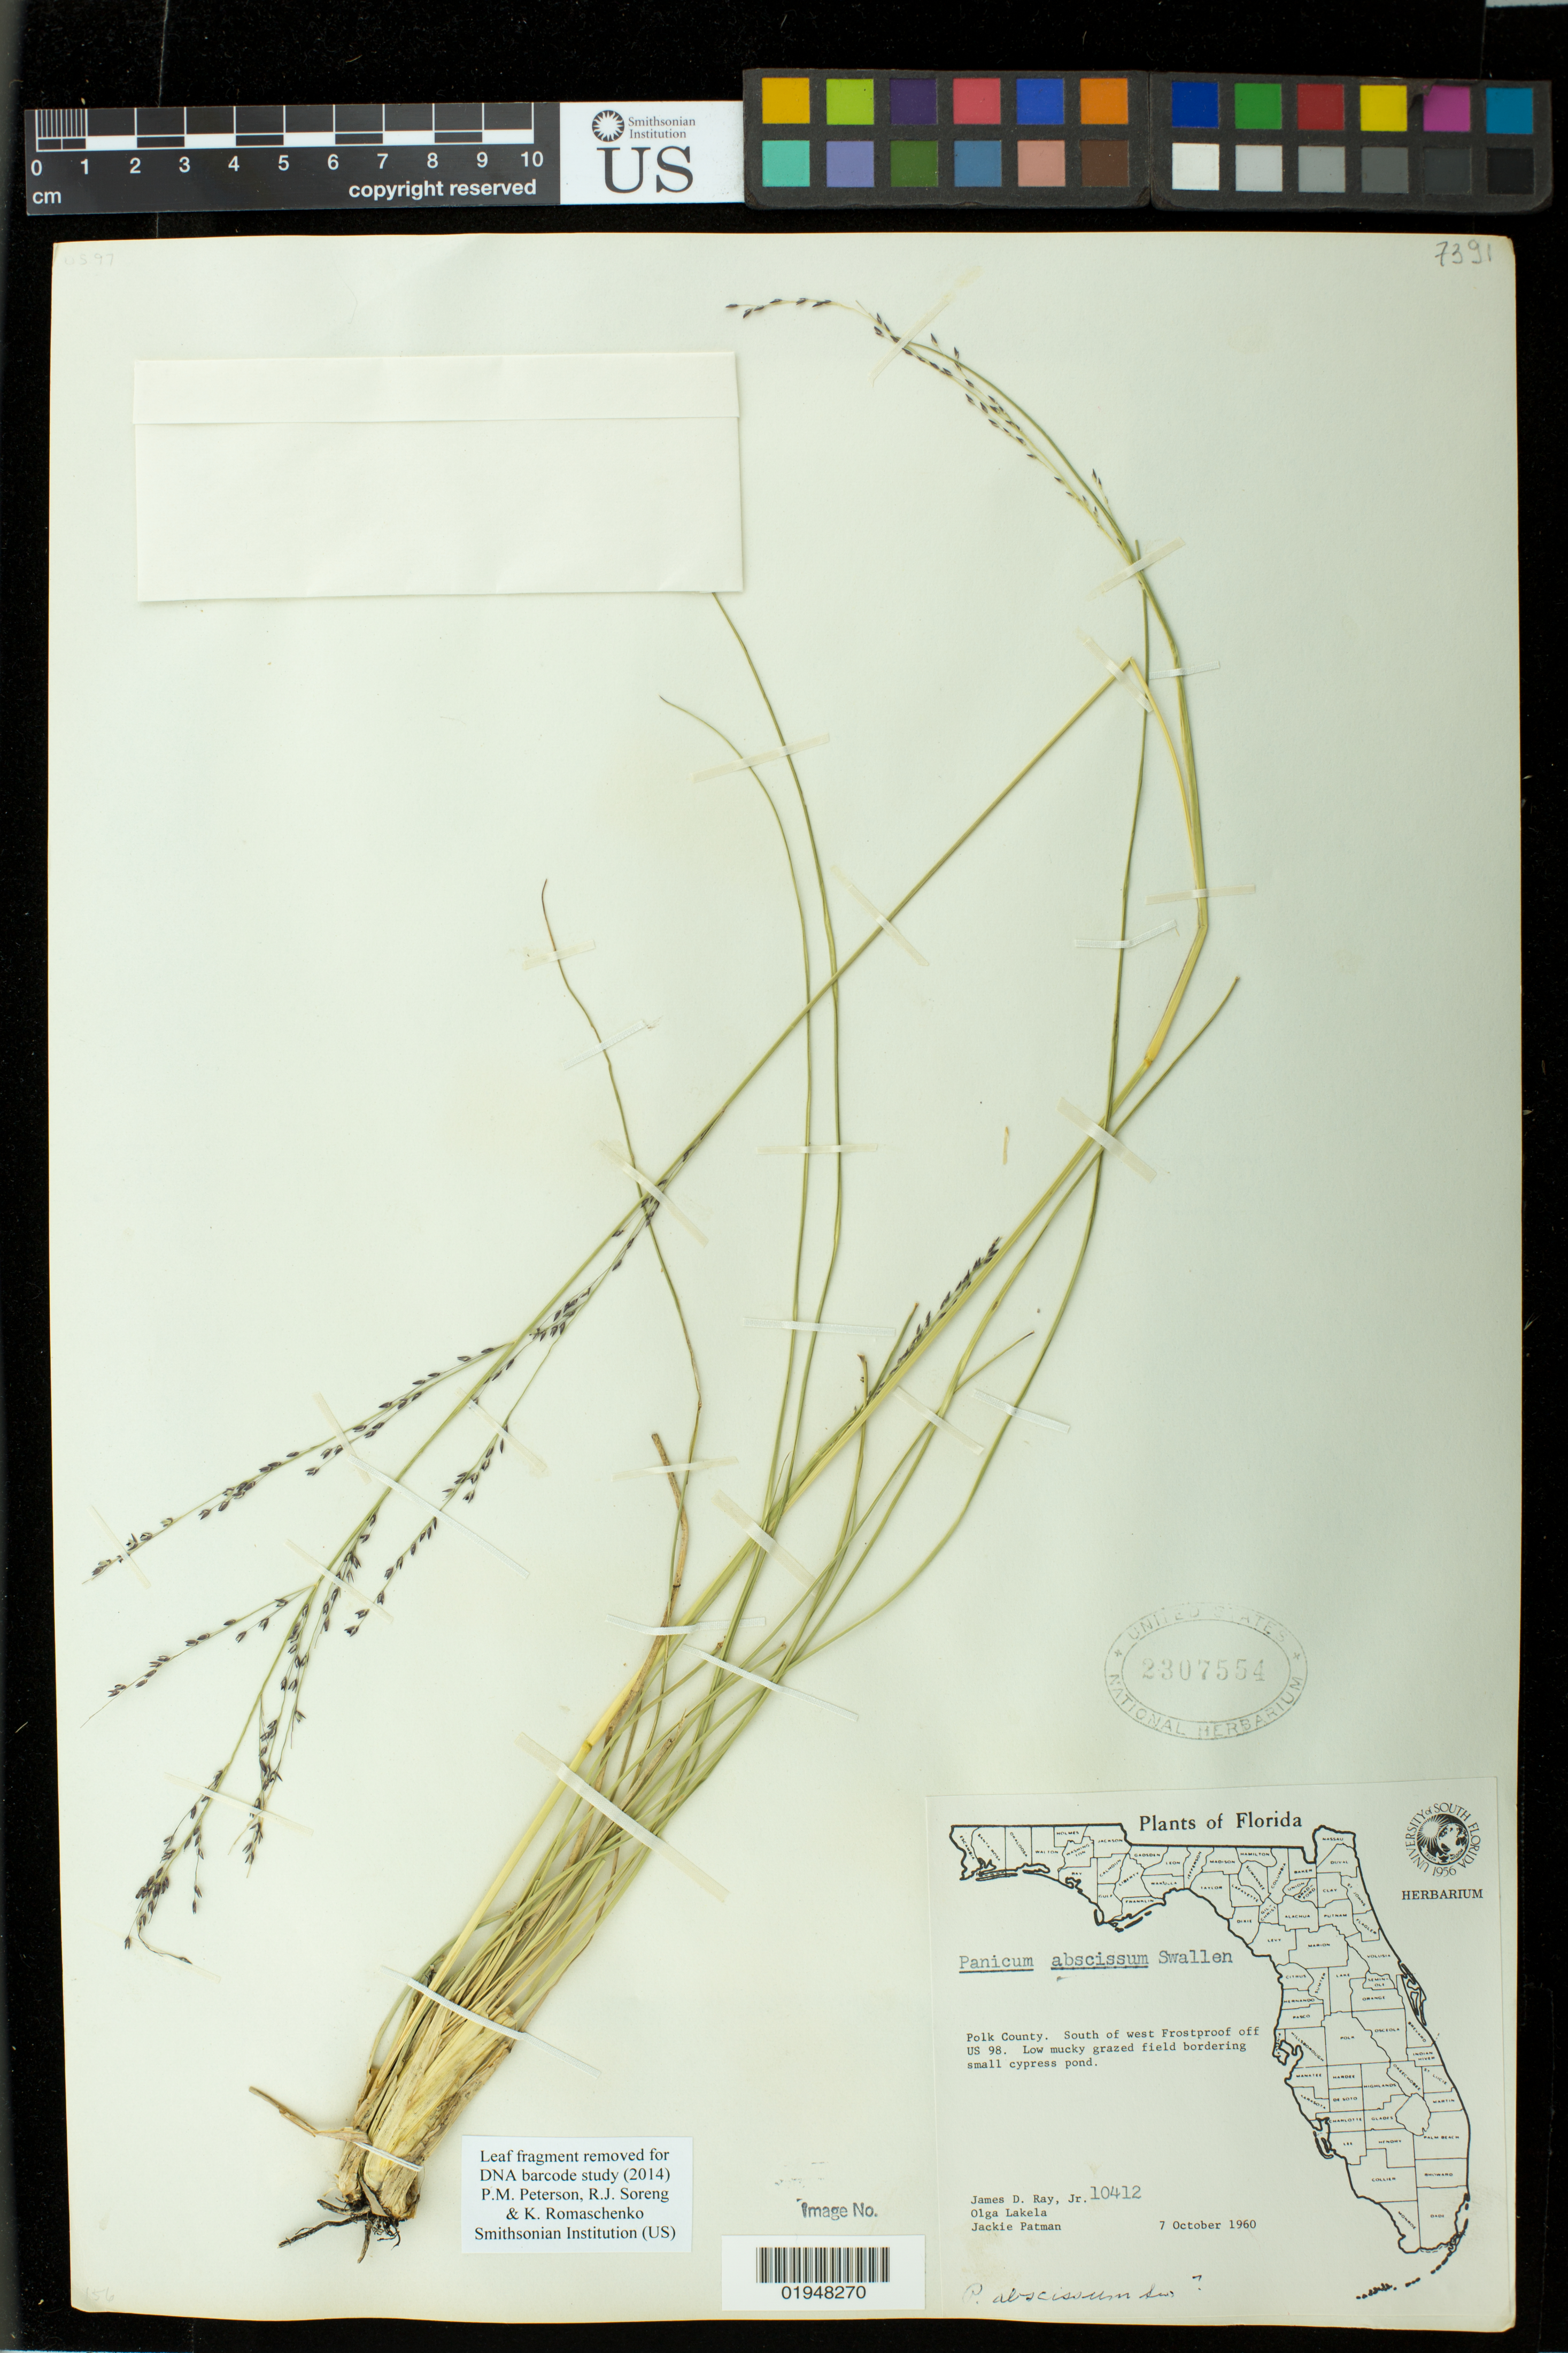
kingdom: Plantae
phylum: Tracheophyta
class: Liliopsida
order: Poales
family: Poaceae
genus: Panicum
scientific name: Panicum abscissum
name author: Swallen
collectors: J. D. Ray Jr., O. Lakela & J. Patman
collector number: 10412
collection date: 1960-10-07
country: United States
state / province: Florida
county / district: Polk County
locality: South of west Frostproof off US 98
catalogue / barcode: US 2307554